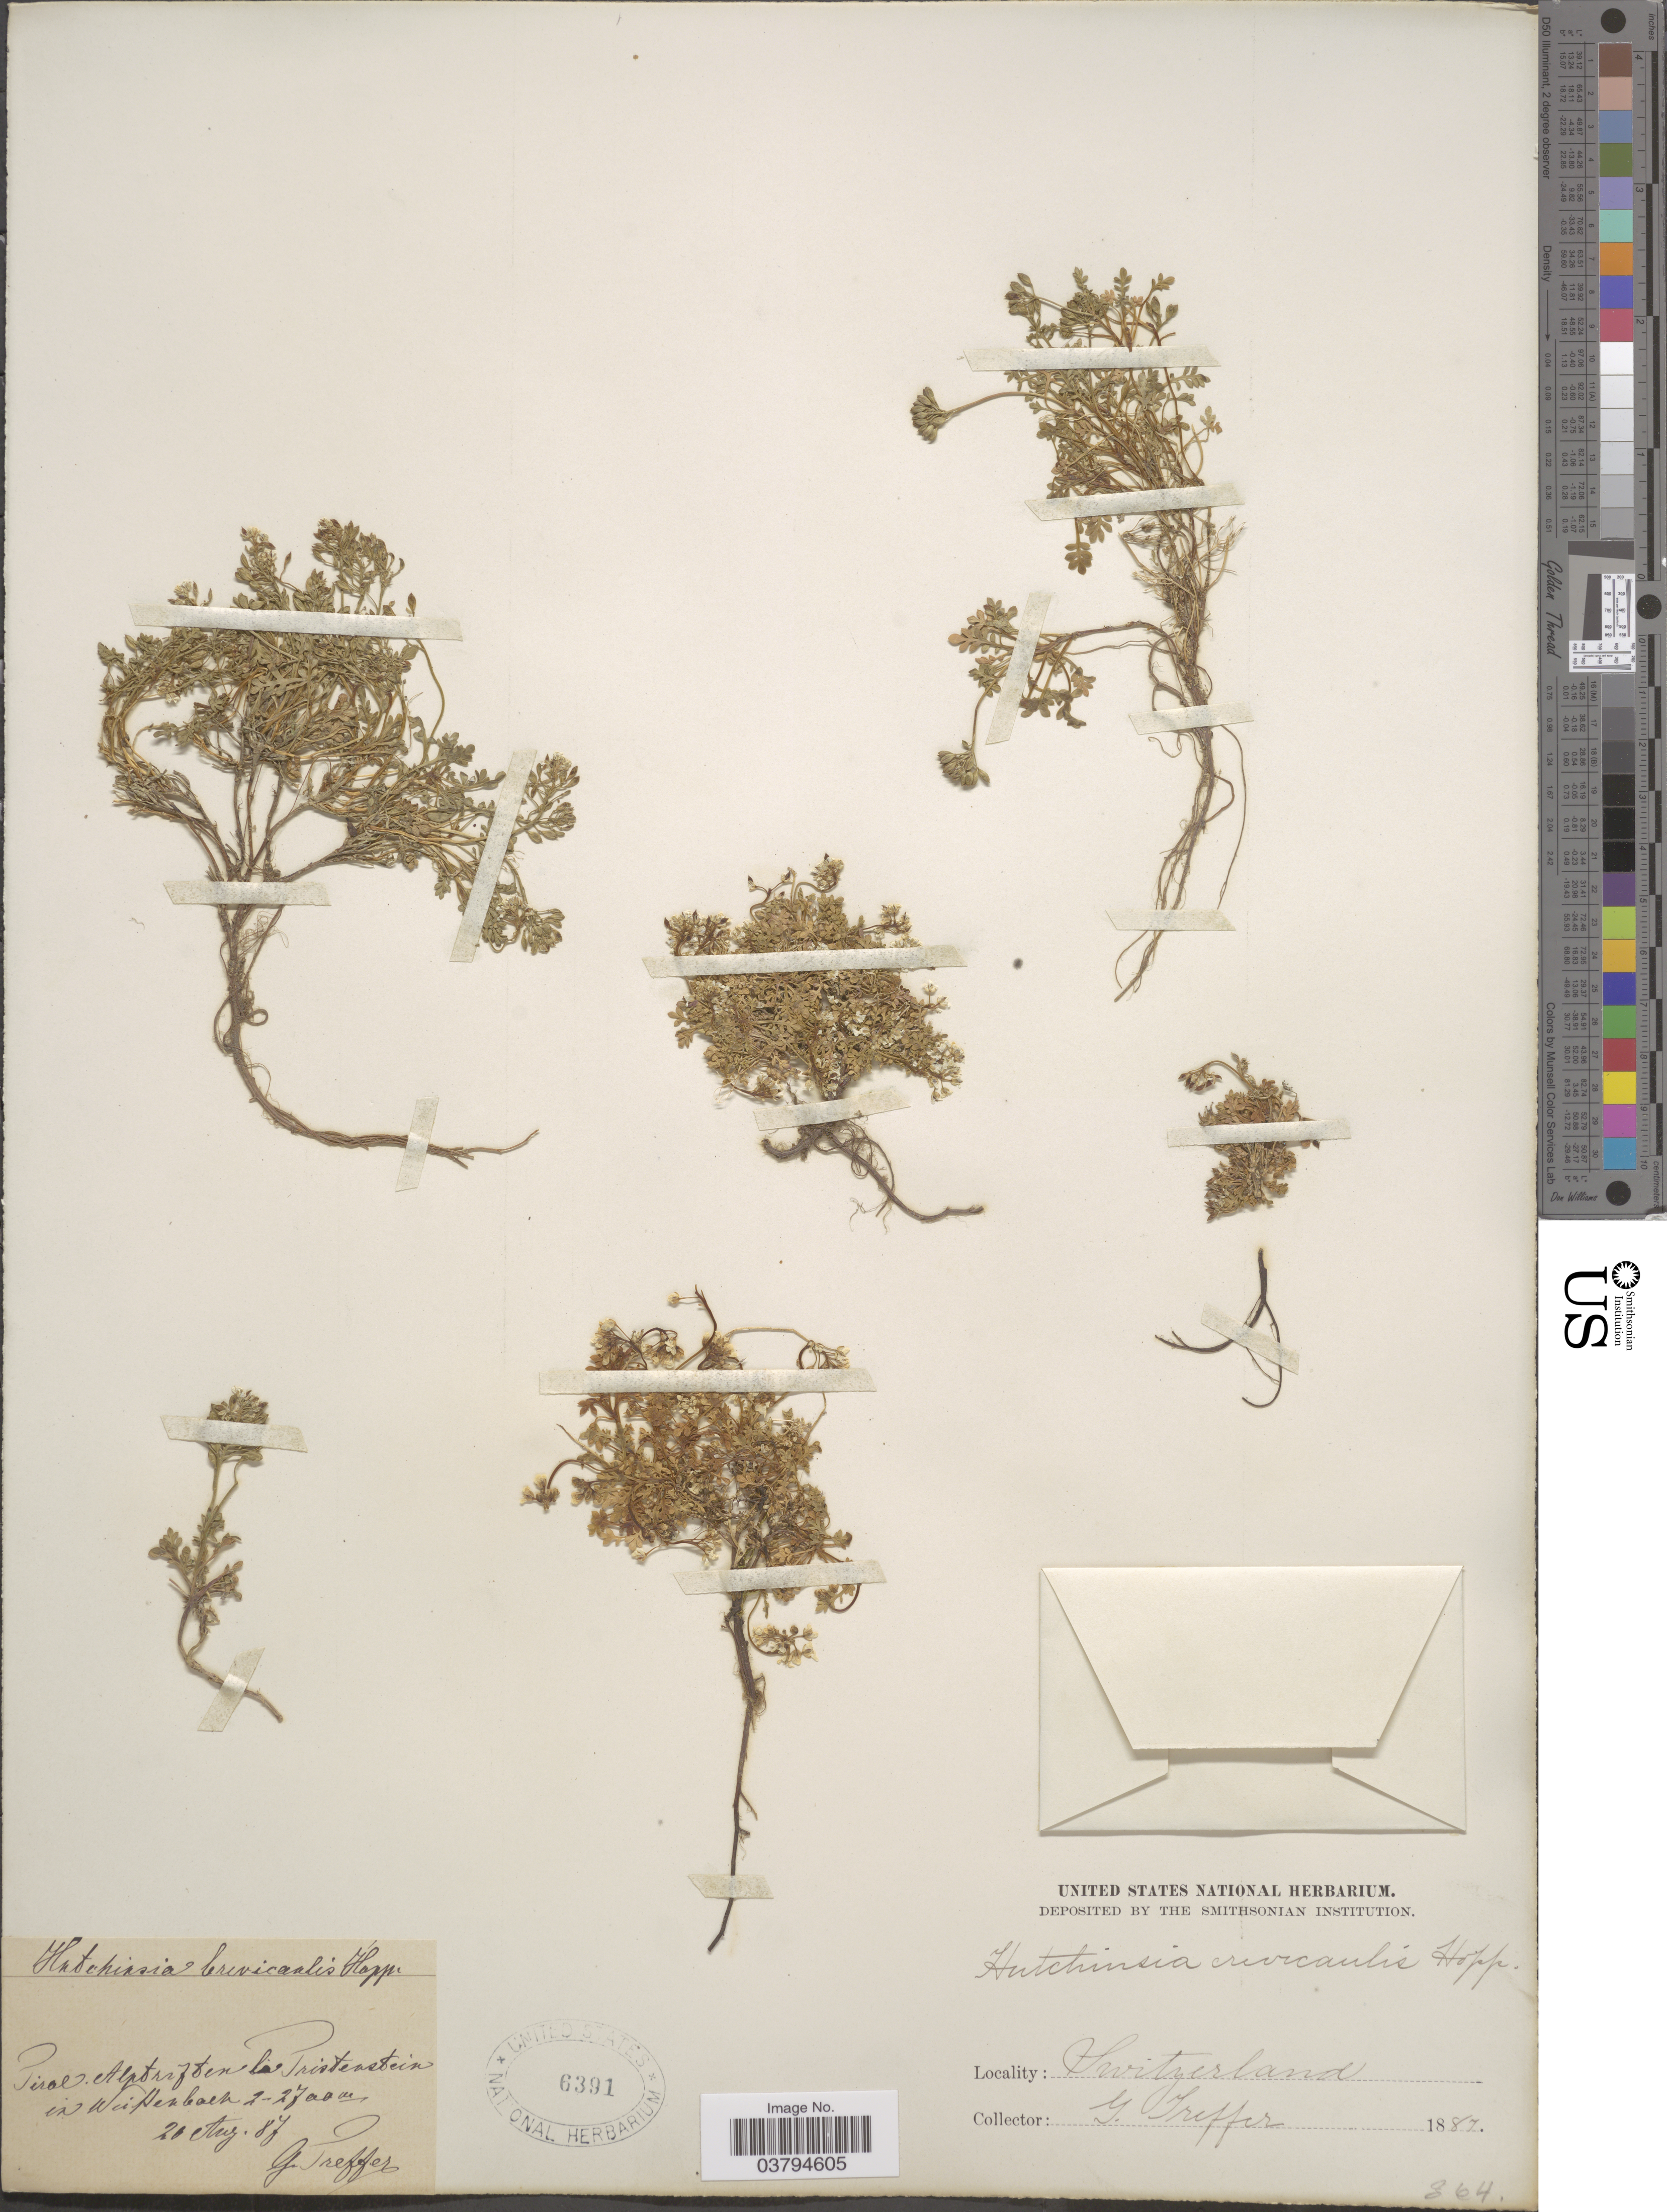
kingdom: Plantae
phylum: Tracheophyta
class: Magnoliopsida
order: Brassicales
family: Brassicaceae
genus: Hutchinsia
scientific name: Hutchinsia brevicaulis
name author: Spreng.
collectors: G. Treffer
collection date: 1887-08-20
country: Austria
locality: Tirol Alptristen la Tristenstein in Weissenbach. [interpreted]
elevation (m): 2000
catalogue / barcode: US 6391